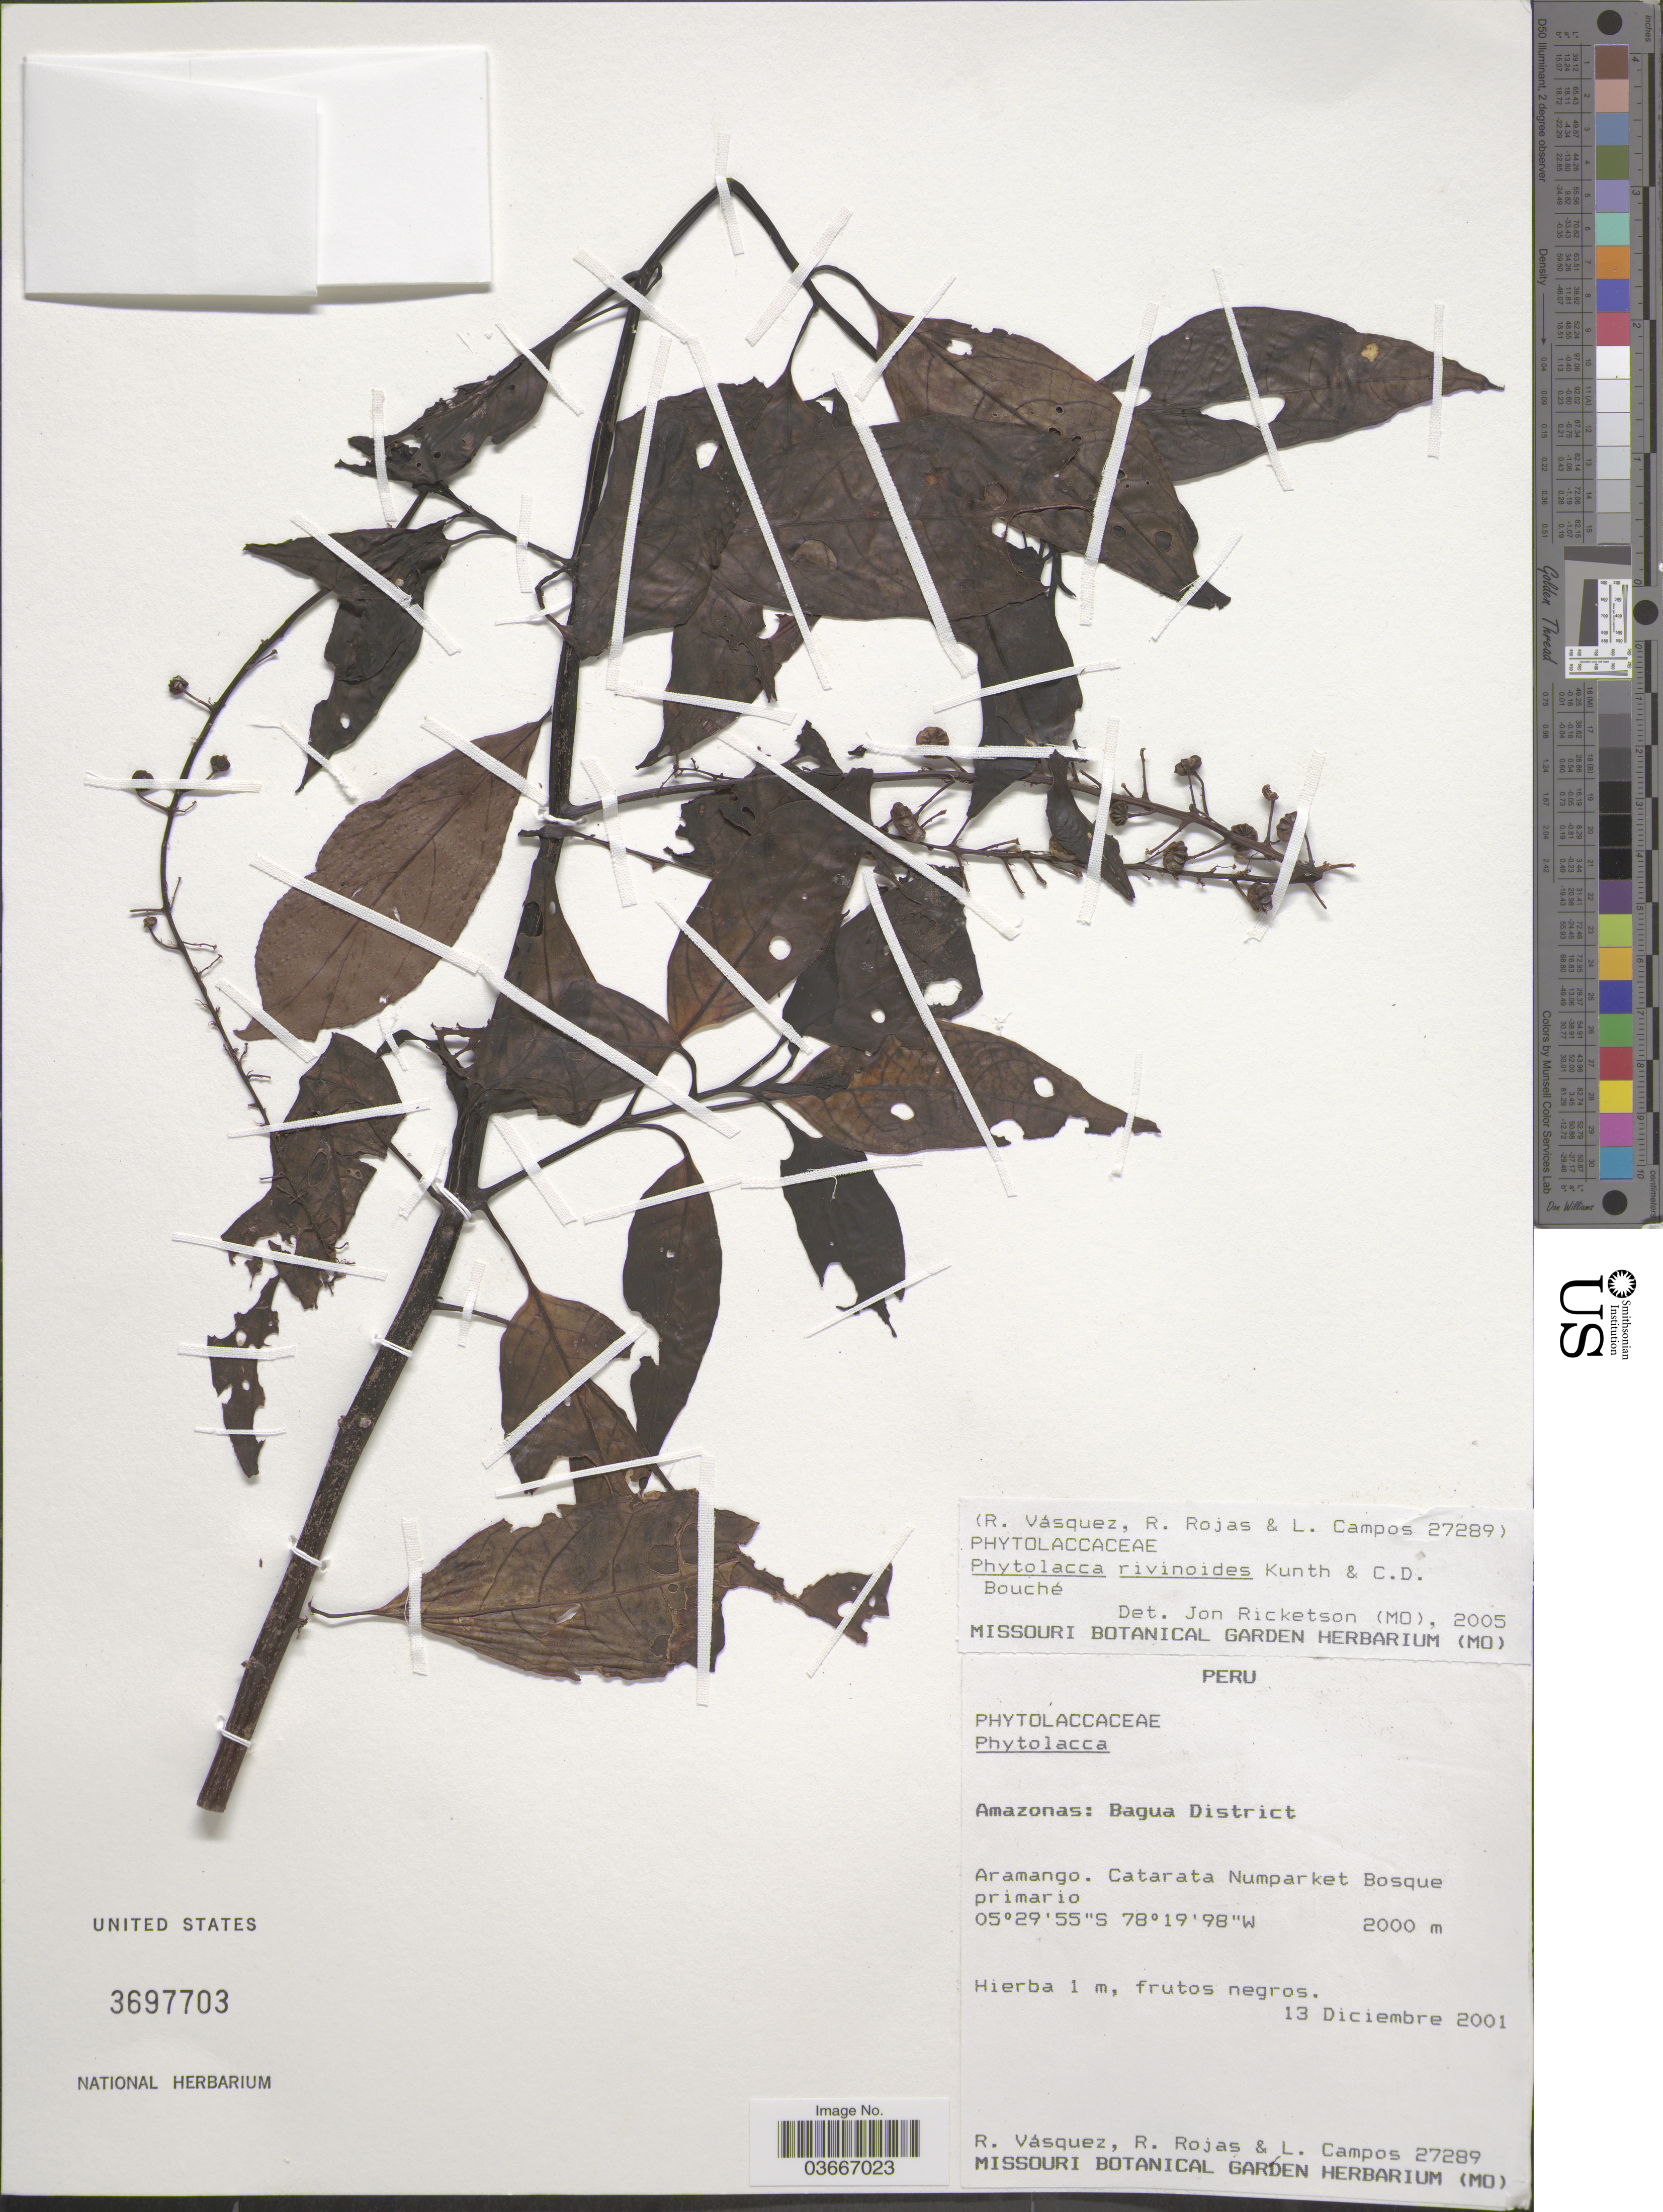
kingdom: Plantae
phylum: Tracheophyta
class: Magnoliopsida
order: Caryophyllales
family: Phytolaccaceae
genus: Phytolacca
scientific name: Phytolacca rivinoides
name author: Kunth & C.D. Bouché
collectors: R. Vásquez, R. Rojas & L. Campos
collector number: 27289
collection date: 2001-12-13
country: Peru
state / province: Amazonas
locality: Bagua District. Aramango. Catarata Numparket Bosque primario.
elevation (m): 2000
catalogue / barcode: US 3697703